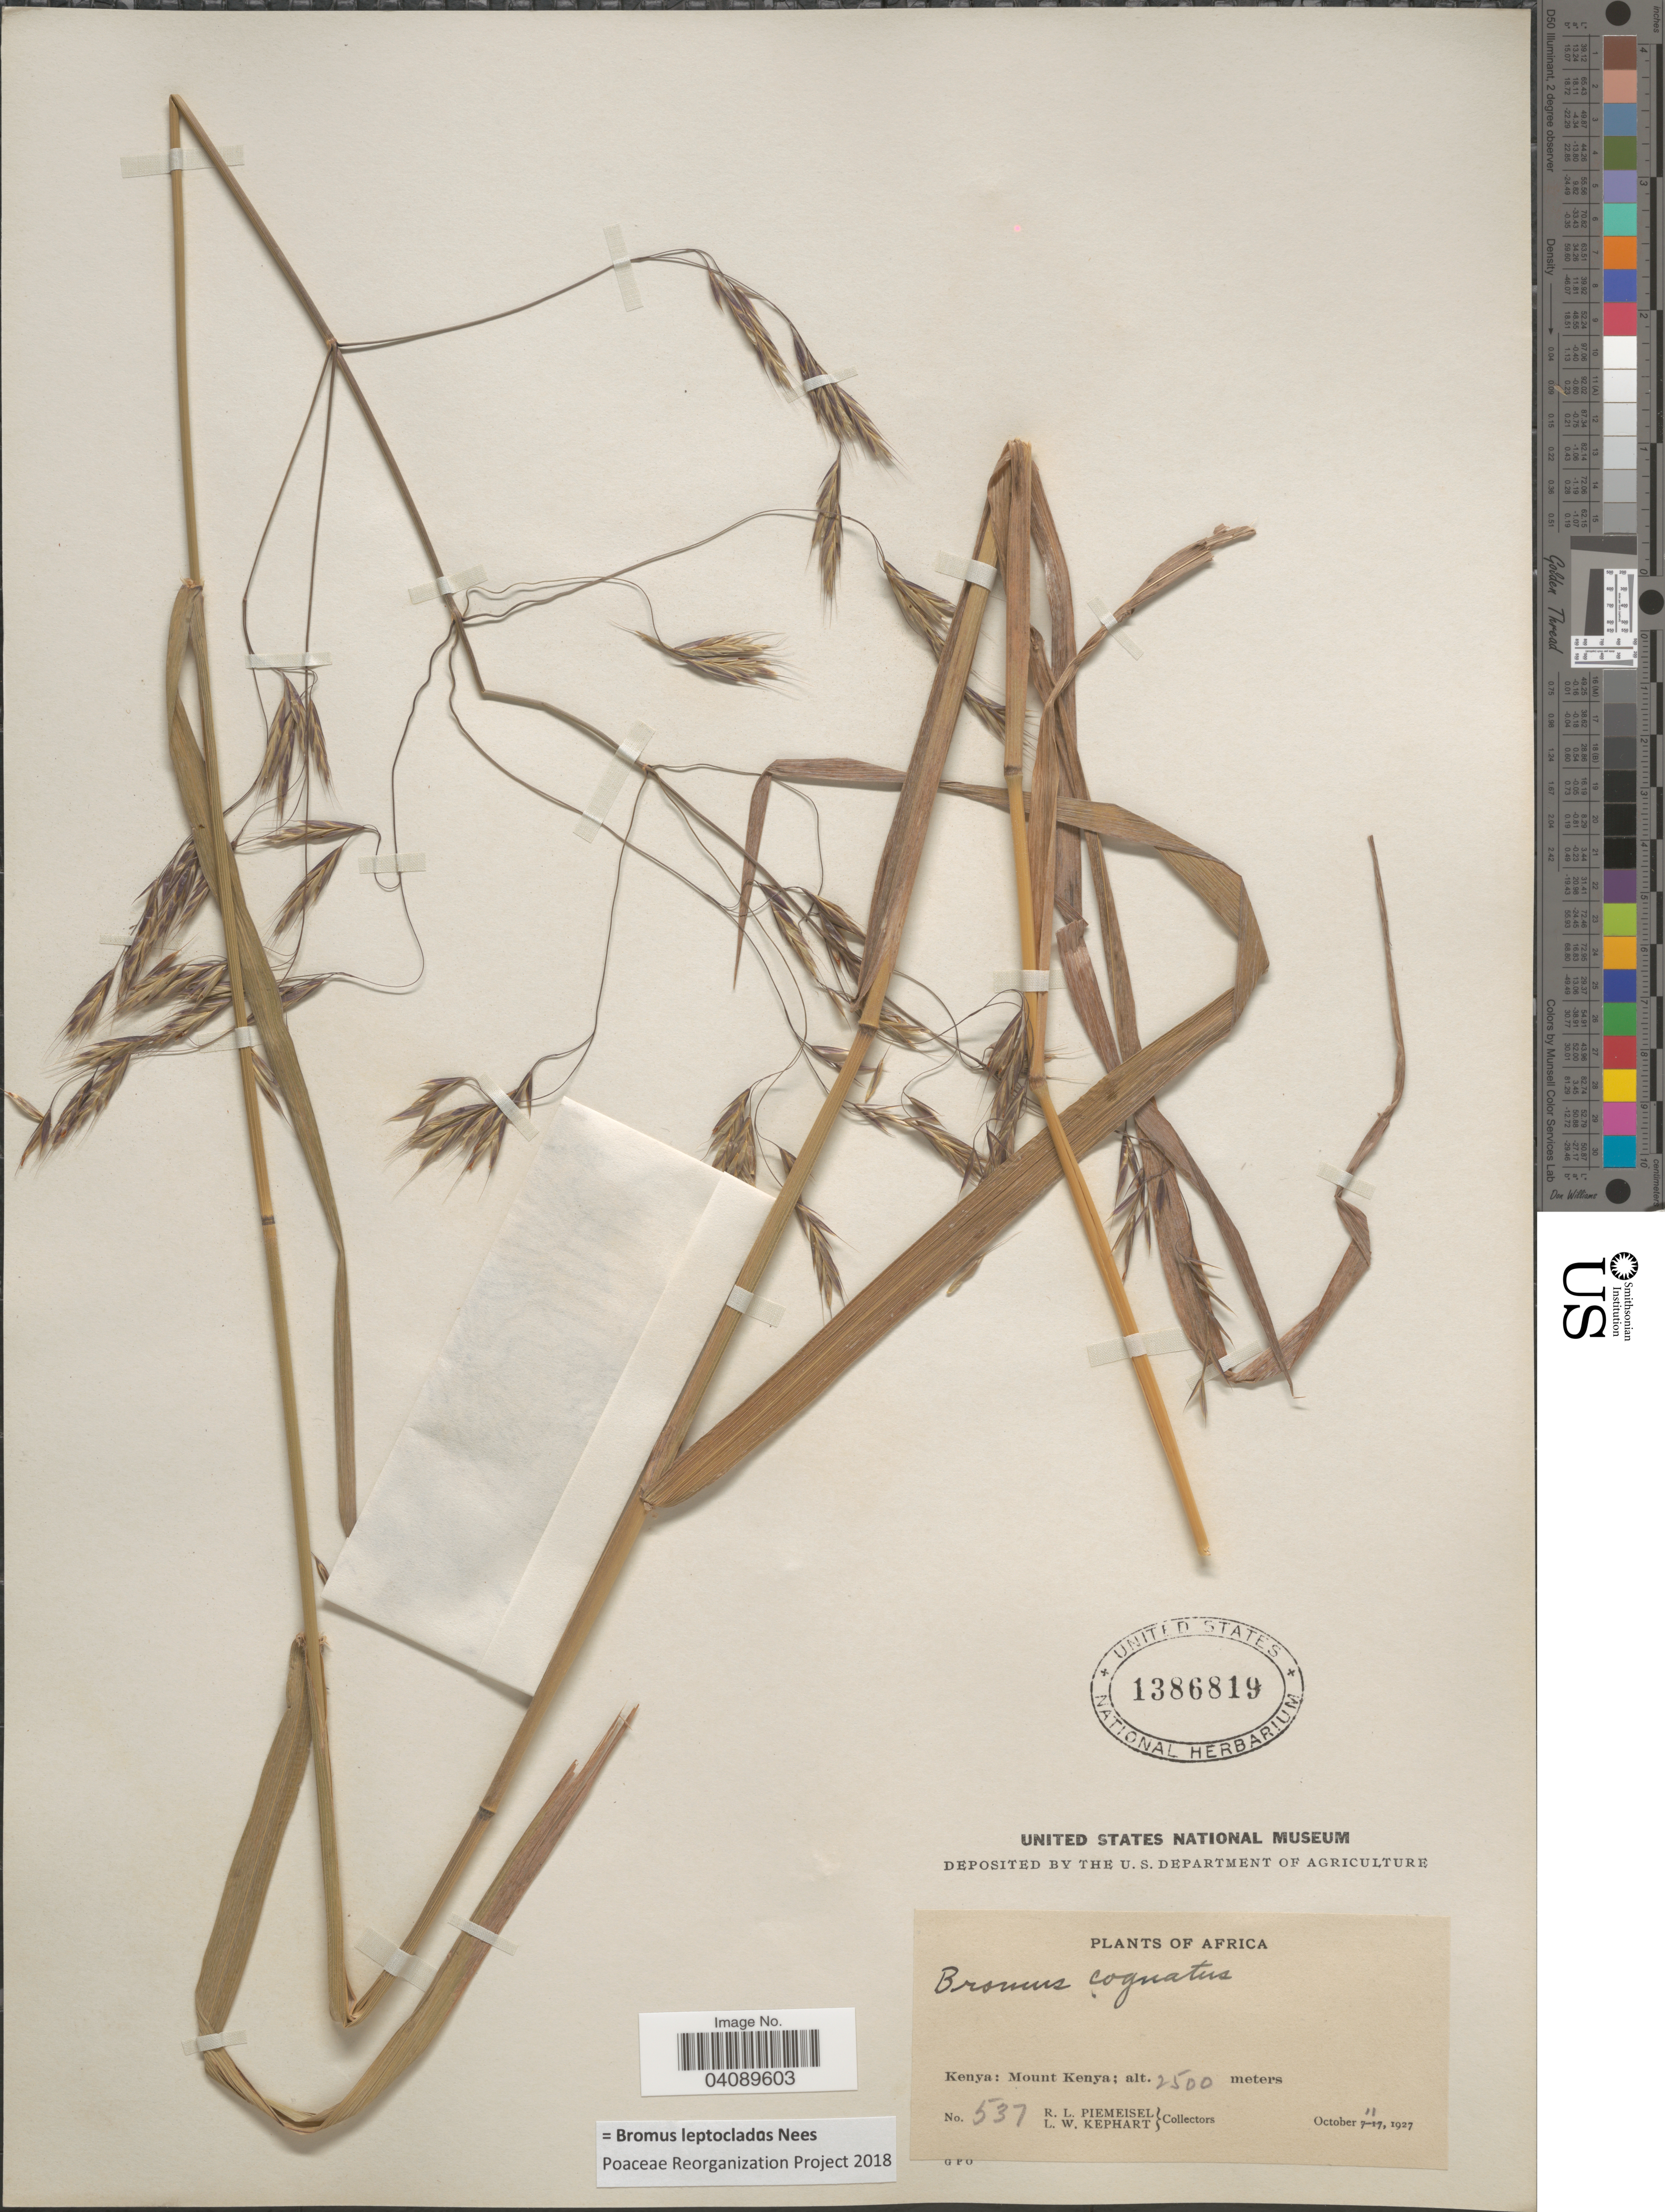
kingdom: Plantae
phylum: Tracheophyta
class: Liliopsida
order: Poales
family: Poaceae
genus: Bromus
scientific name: Bromus leptoclados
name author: Nees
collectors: R. L. Piemeisel & L. W. Kephart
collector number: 537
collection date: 1927-10-11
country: Kenya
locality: Mount Kenya.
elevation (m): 2500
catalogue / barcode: US 1386819